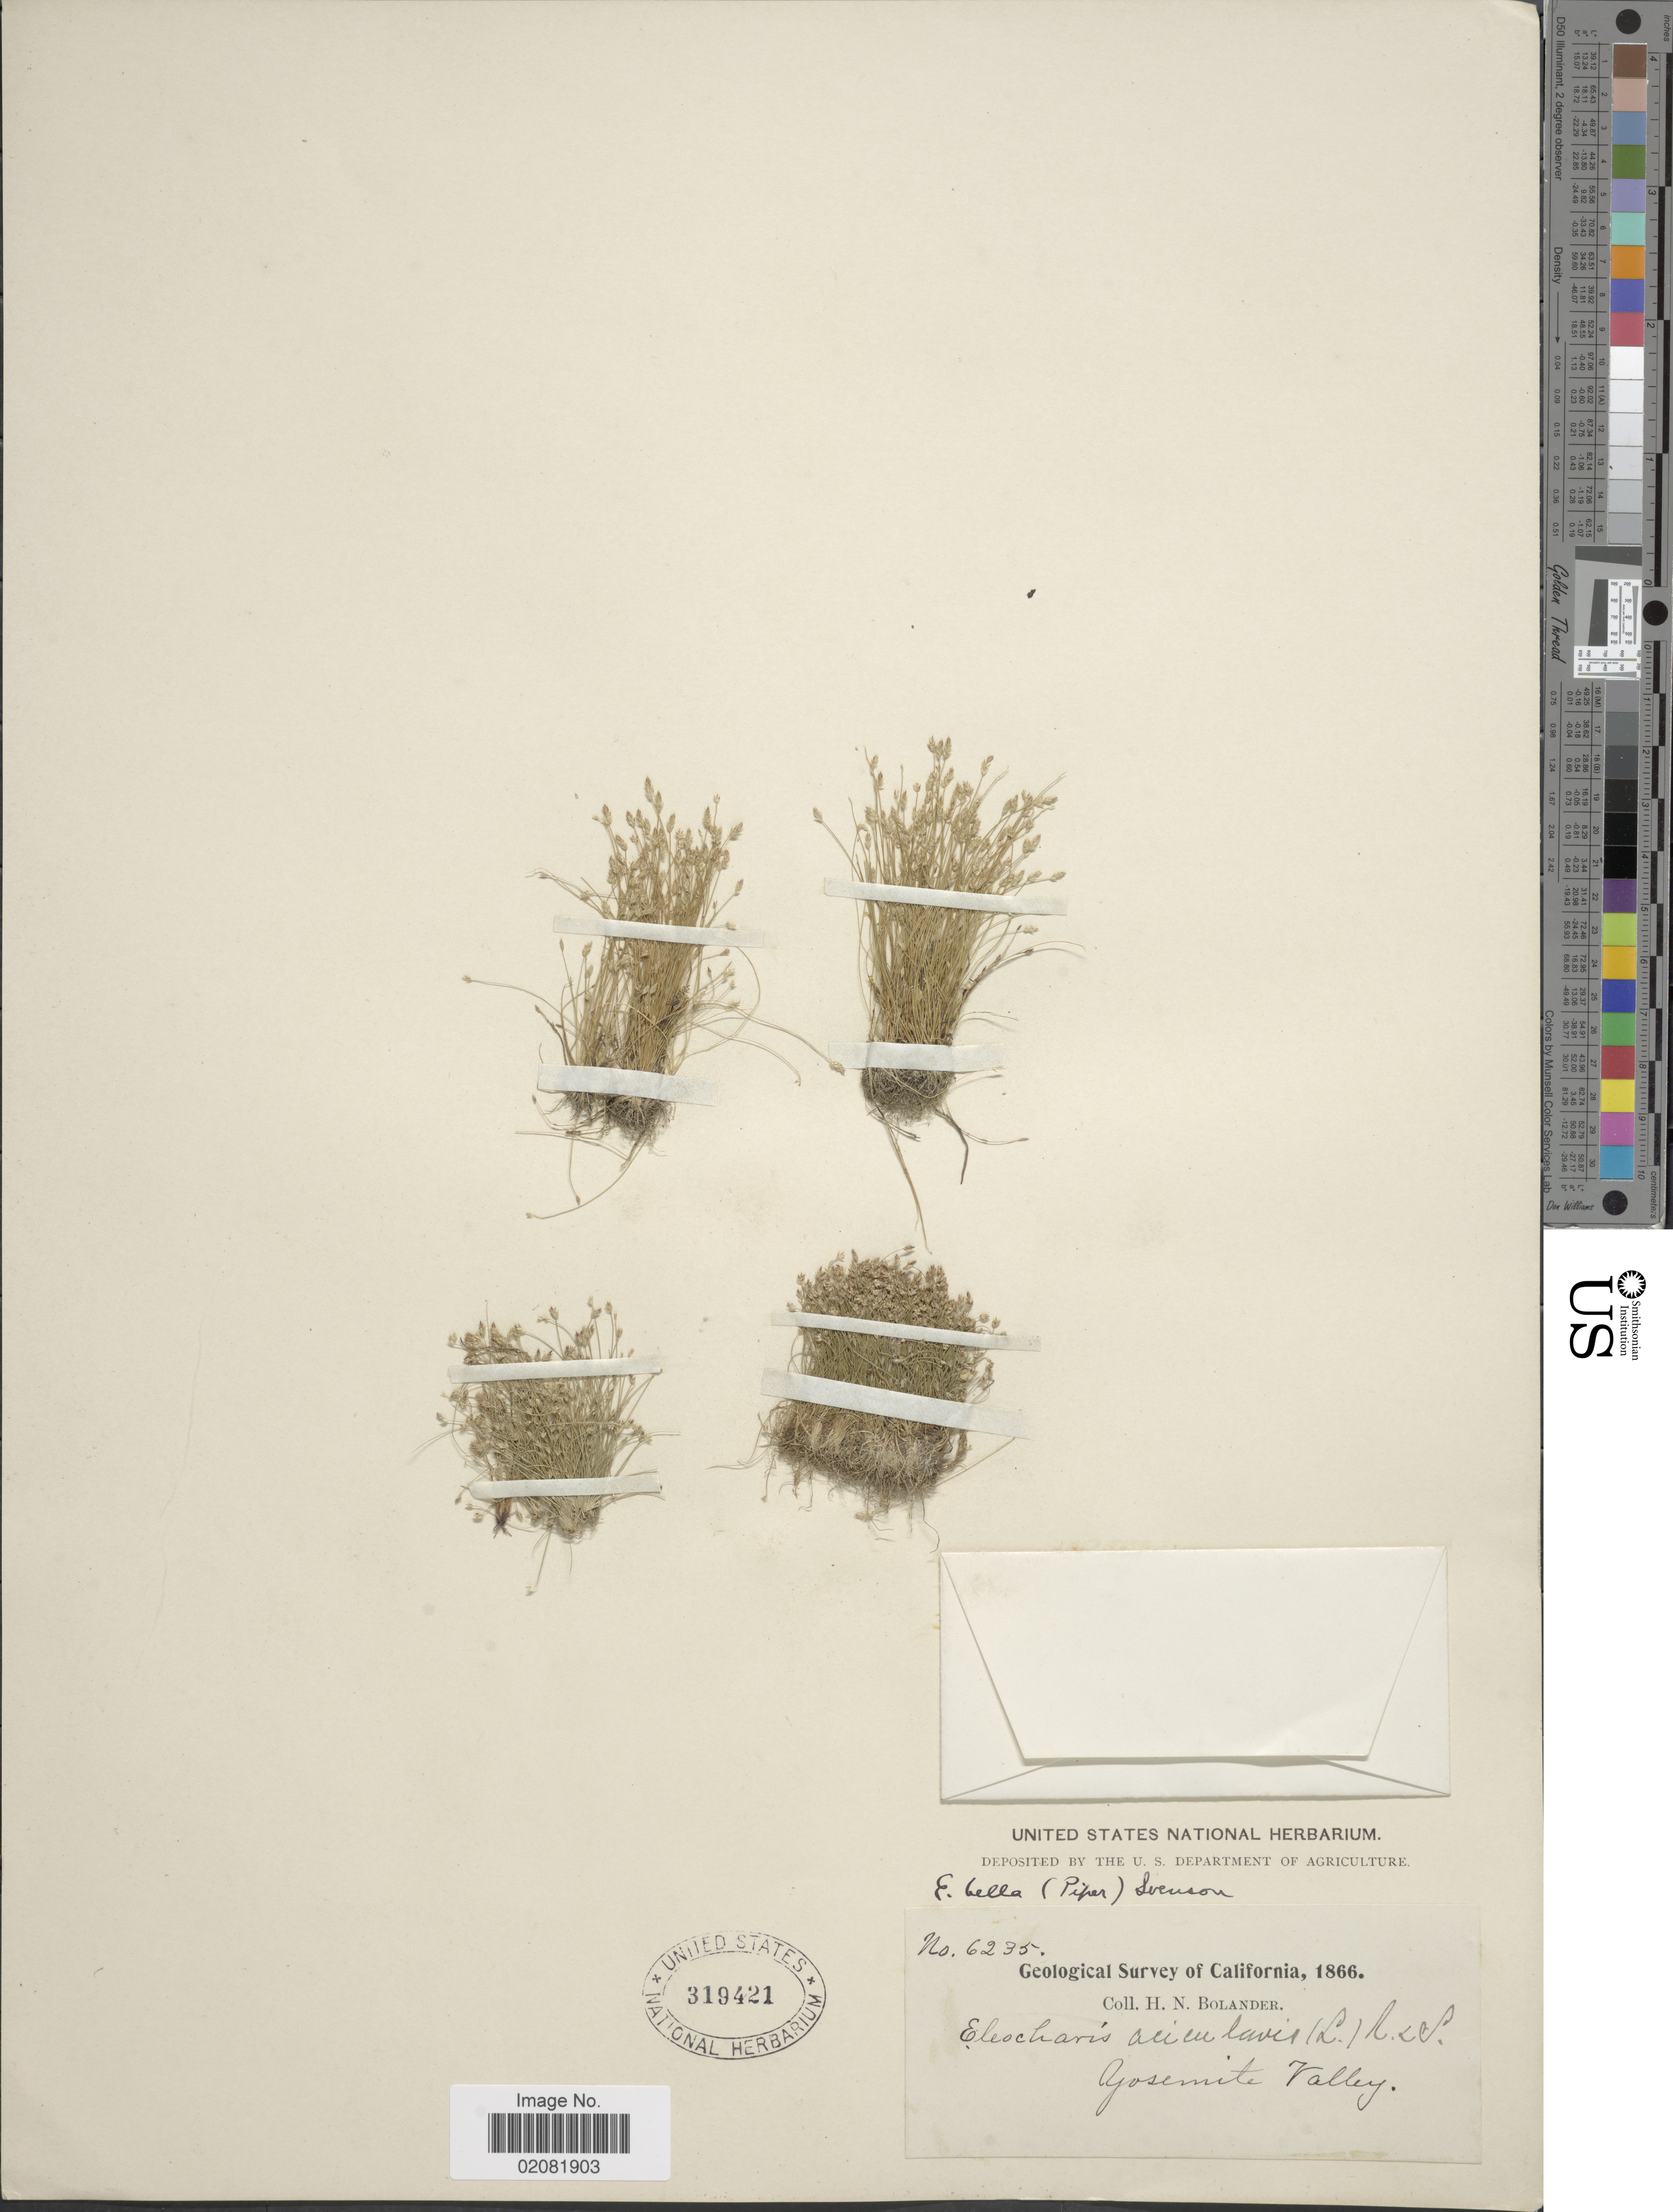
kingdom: Plantae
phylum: Tracheophyta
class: Liliopsida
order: Poales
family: Cyperaceae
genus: Eleocharis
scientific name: Eleocharis bella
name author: (Piper) Svenson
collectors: H. Bolander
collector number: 6235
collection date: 1866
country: United States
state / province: California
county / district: Mariposa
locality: Yosemite Valley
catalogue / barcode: US 319421